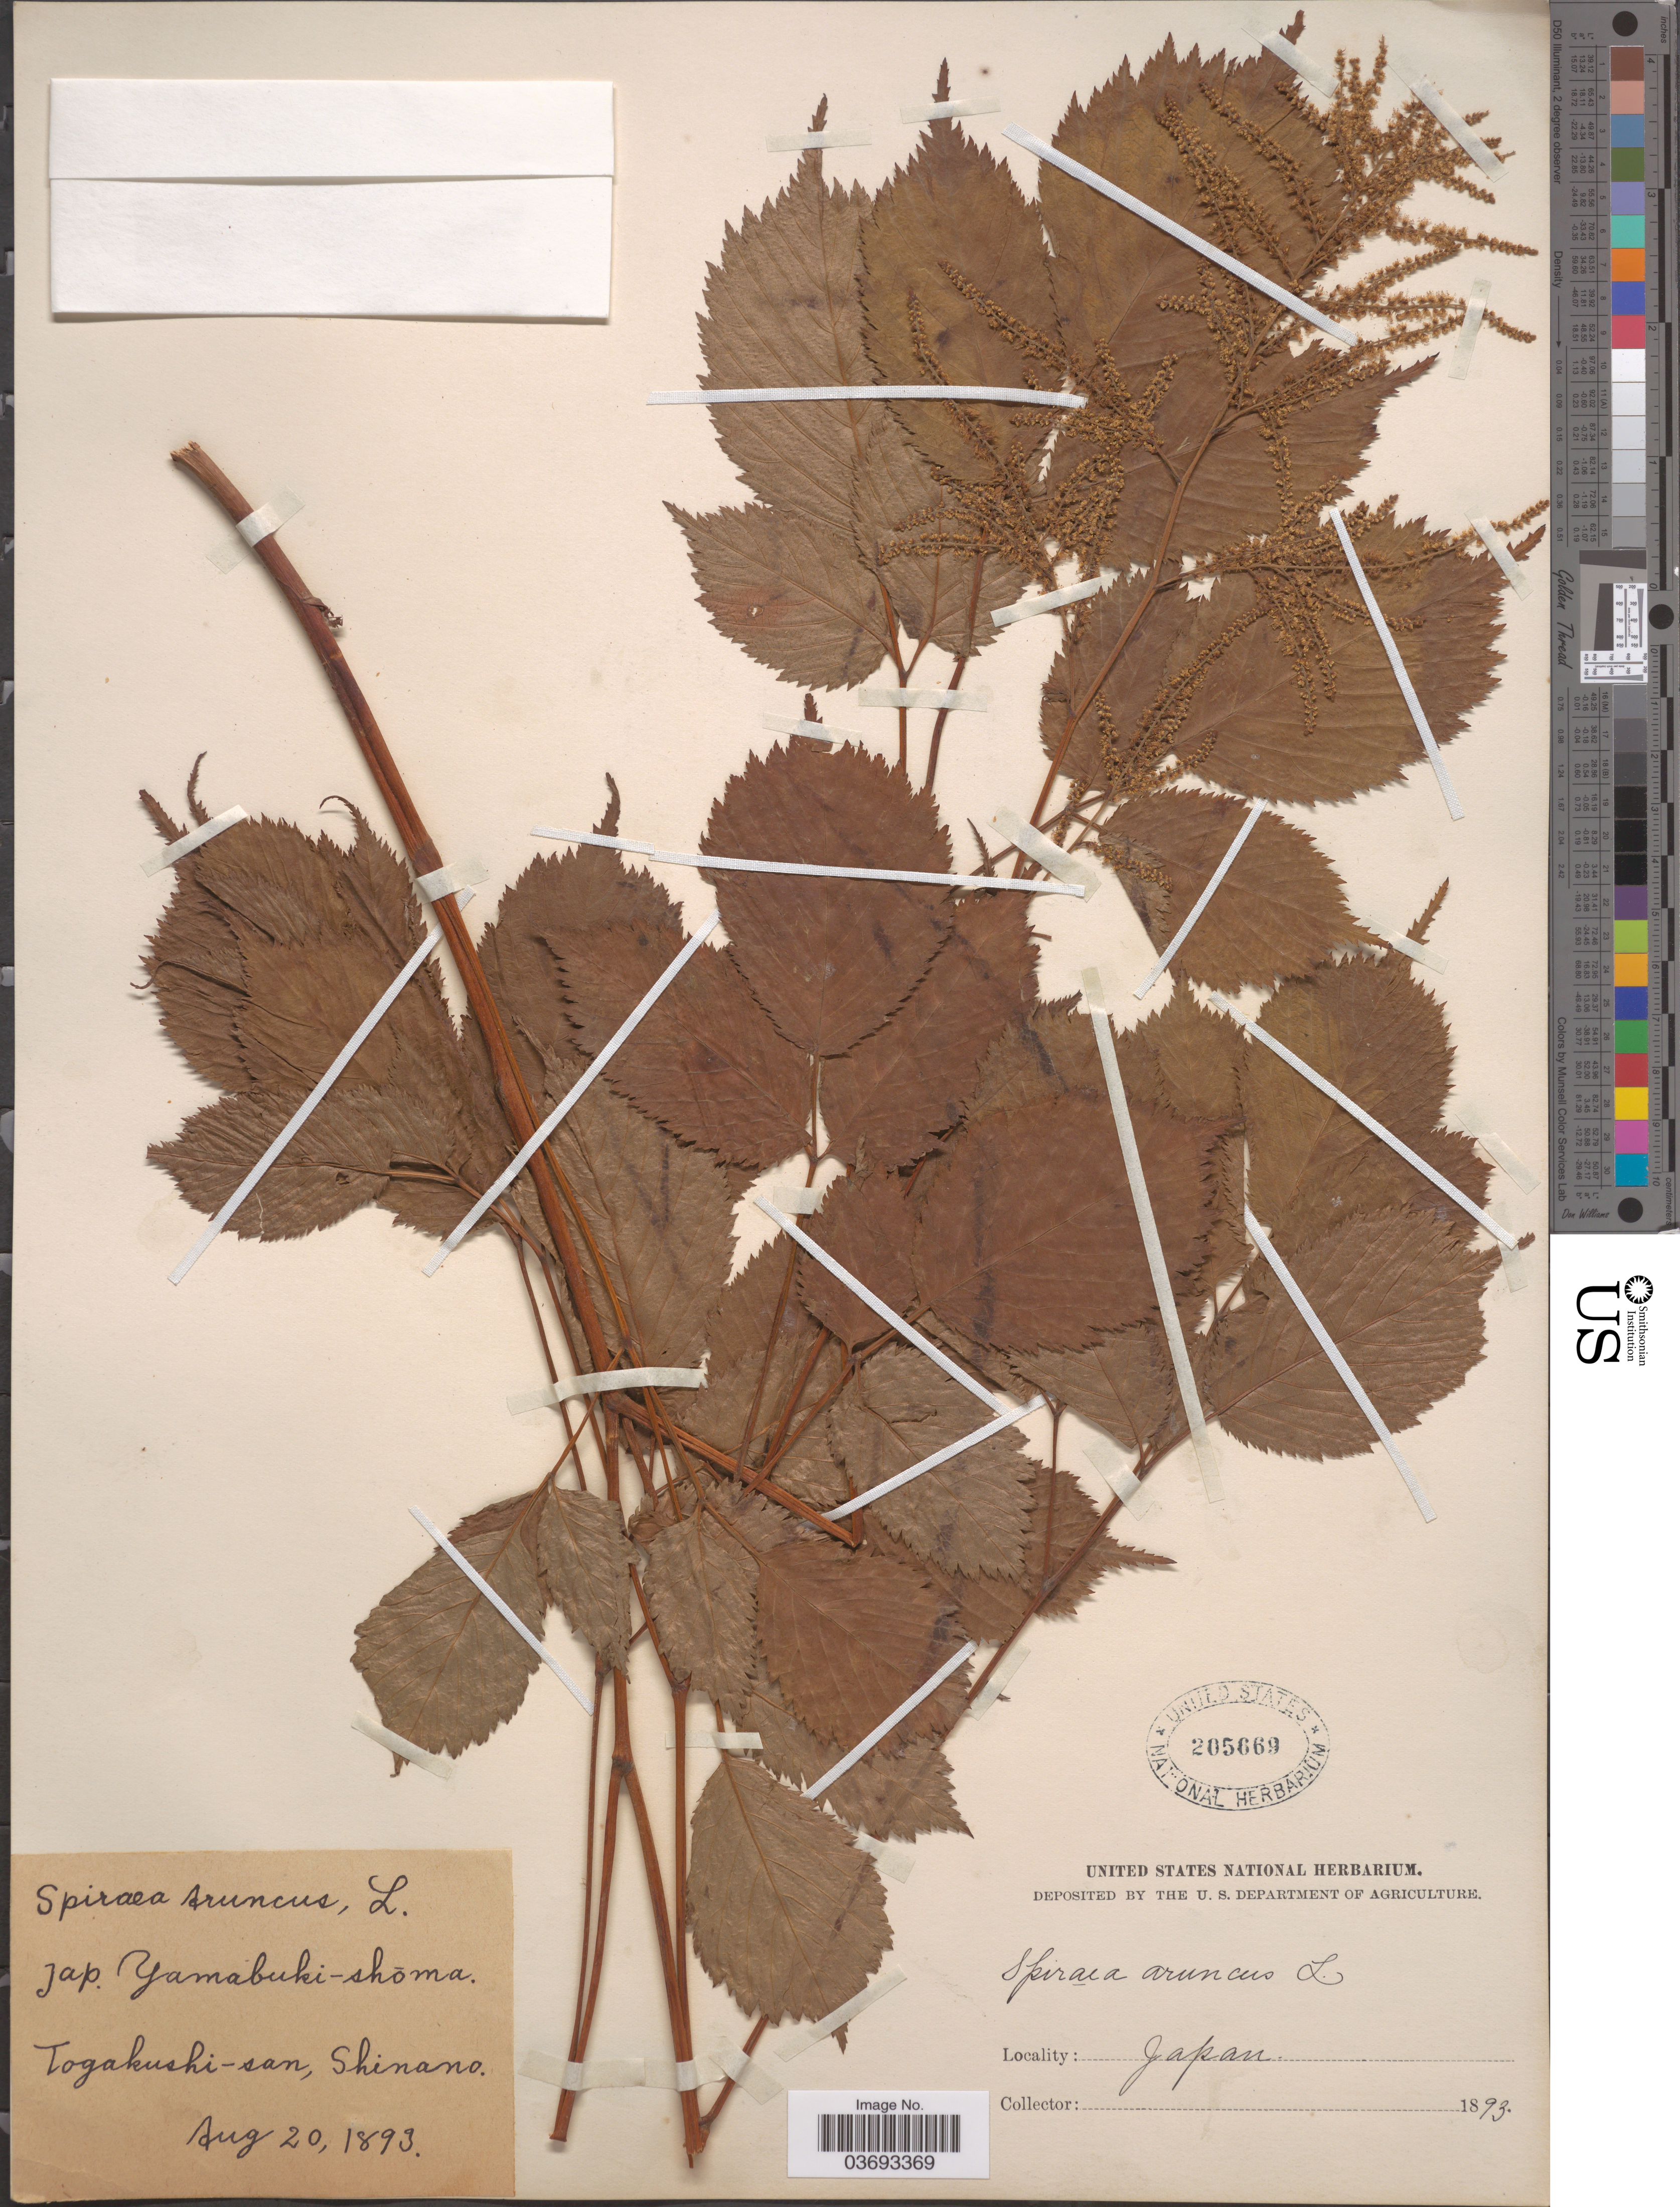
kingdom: Plantae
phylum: Tracheophyta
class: Magnoliopsida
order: Rosales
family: Rosaceae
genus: Spiraea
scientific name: Spiraea aruncus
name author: L.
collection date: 1893-08-20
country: Japan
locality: Togakushi-san, Shinano.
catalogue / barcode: US 205669